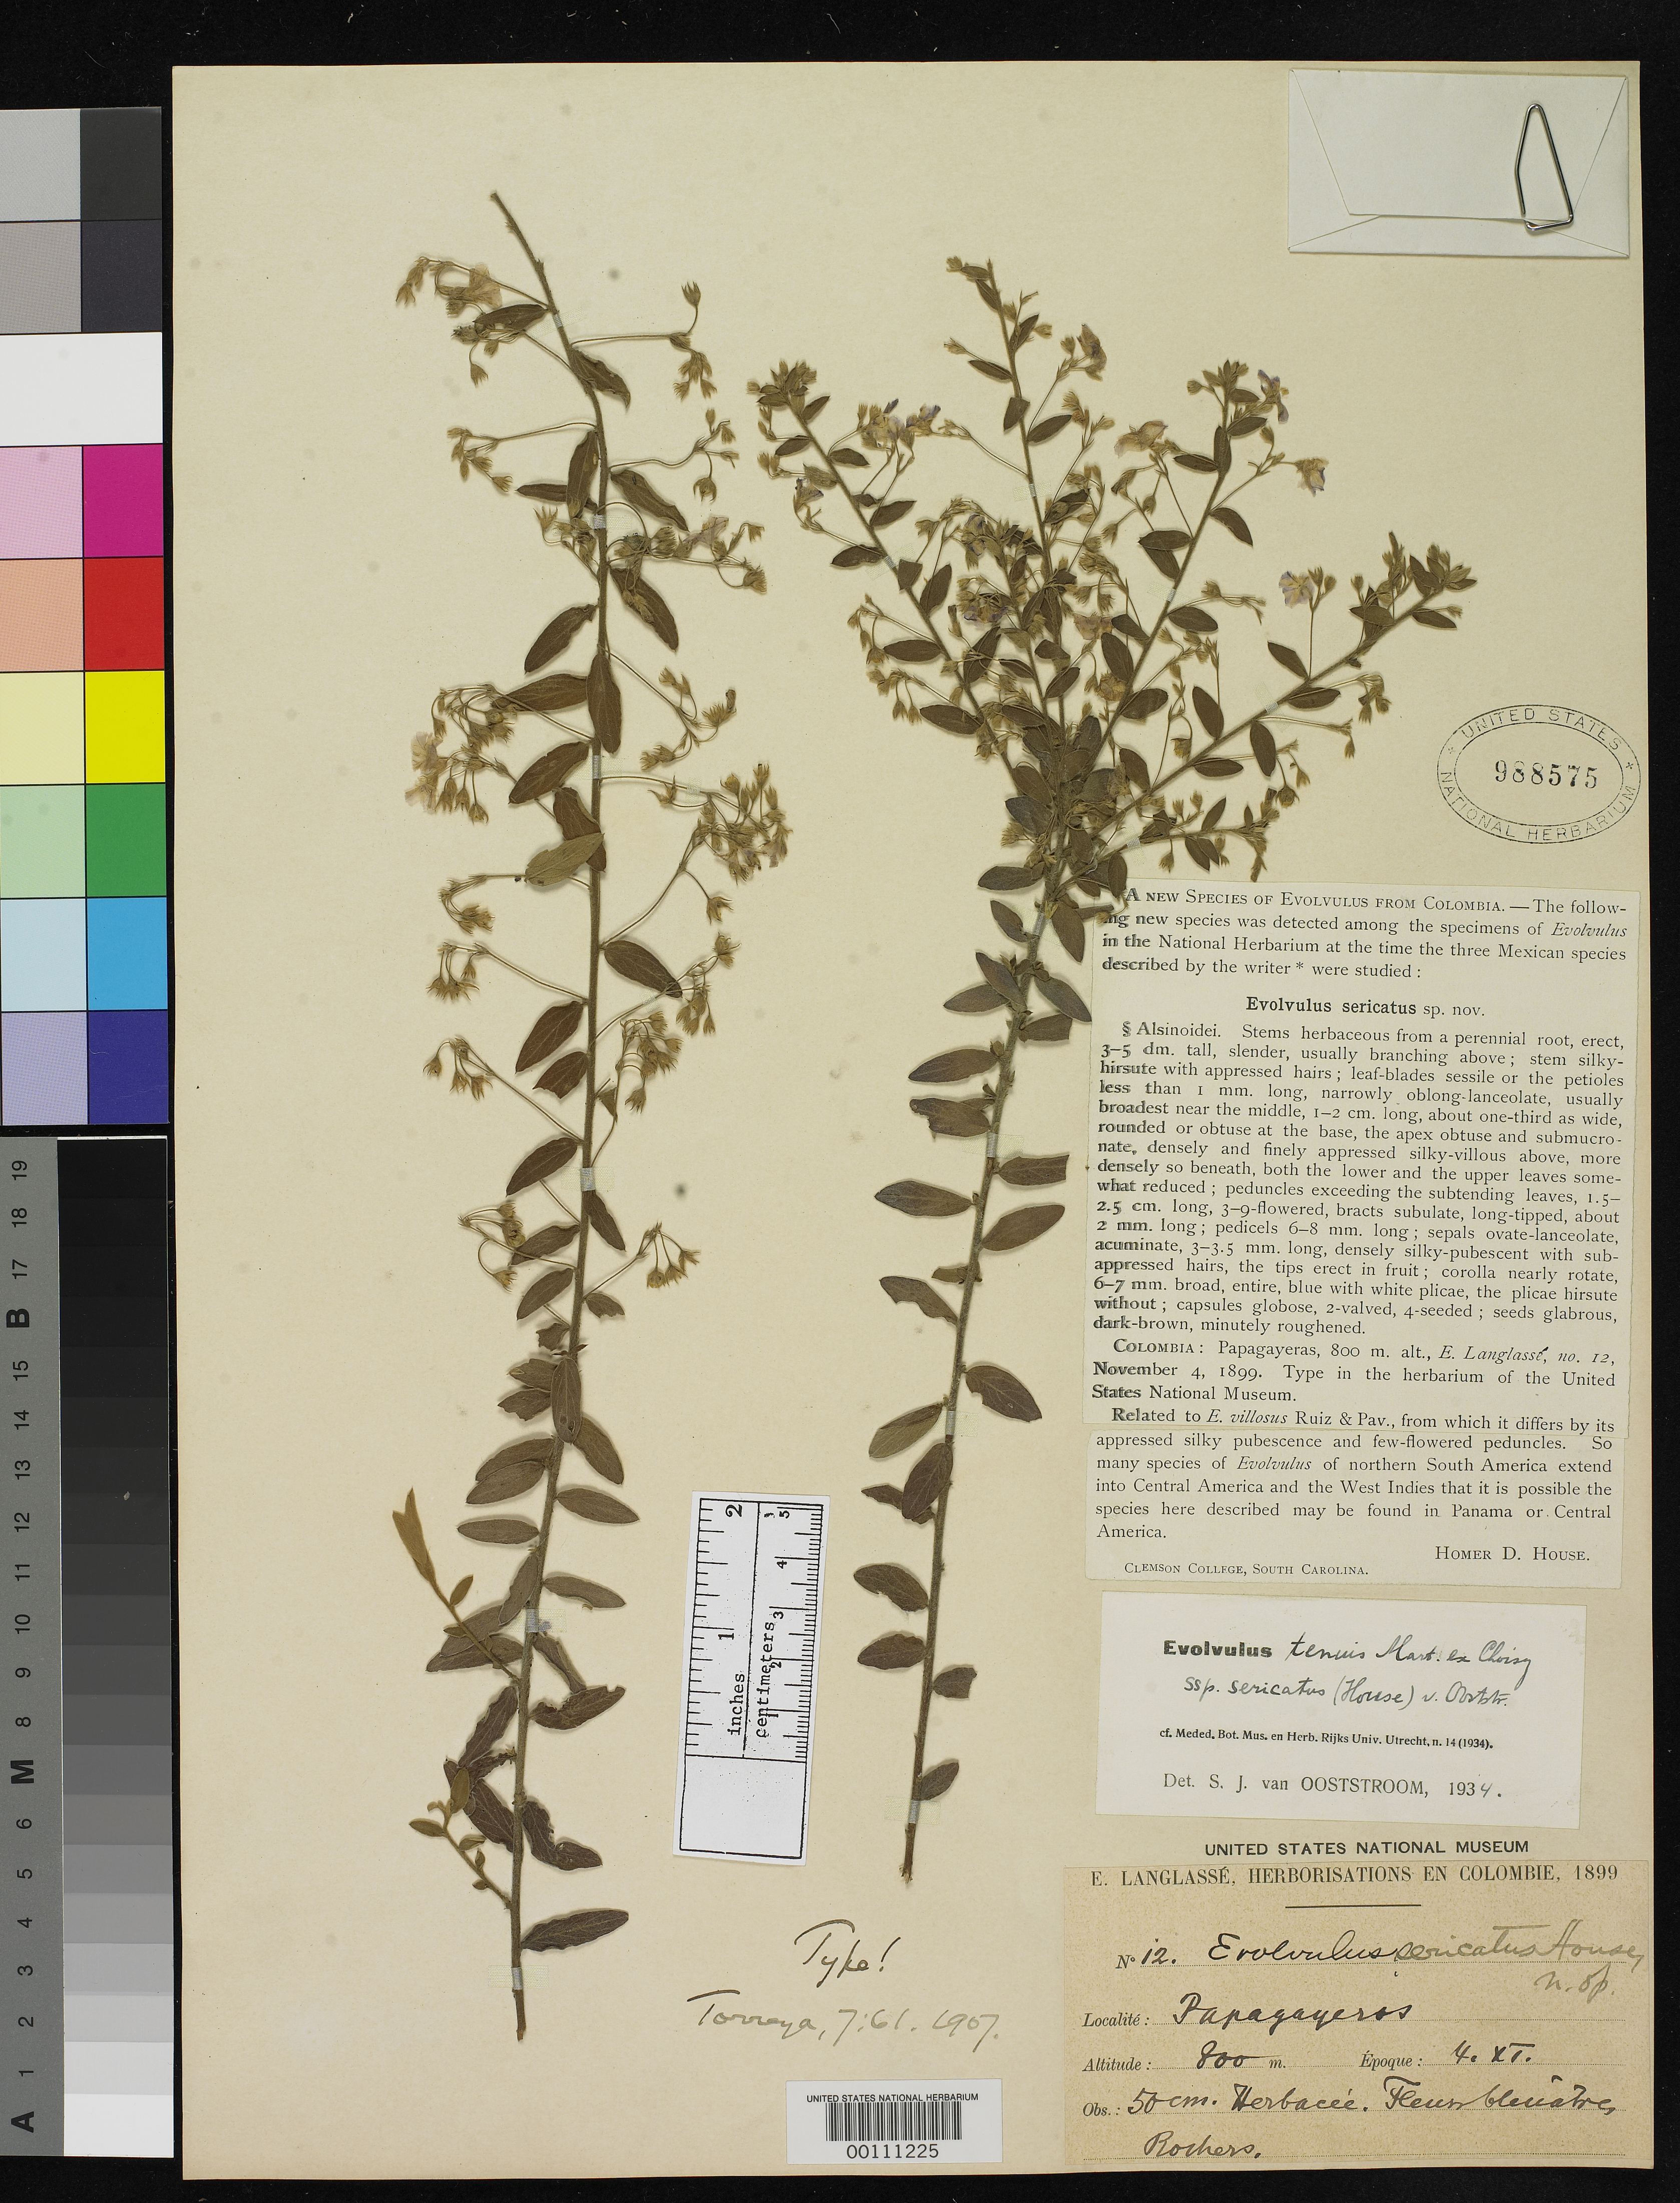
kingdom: Plantae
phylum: Tracheophyta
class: Magnoliopsida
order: Solanales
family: Convolvulaceae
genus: Evolvulus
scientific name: Evolvulus sericatus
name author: House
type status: Holotype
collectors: E. Langlassé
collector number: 12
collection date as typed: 04 Nov 1899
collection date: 1899-11-04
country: Colombia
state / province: Cauca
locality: Papagayeras.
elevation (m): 800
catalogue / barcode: US 988575